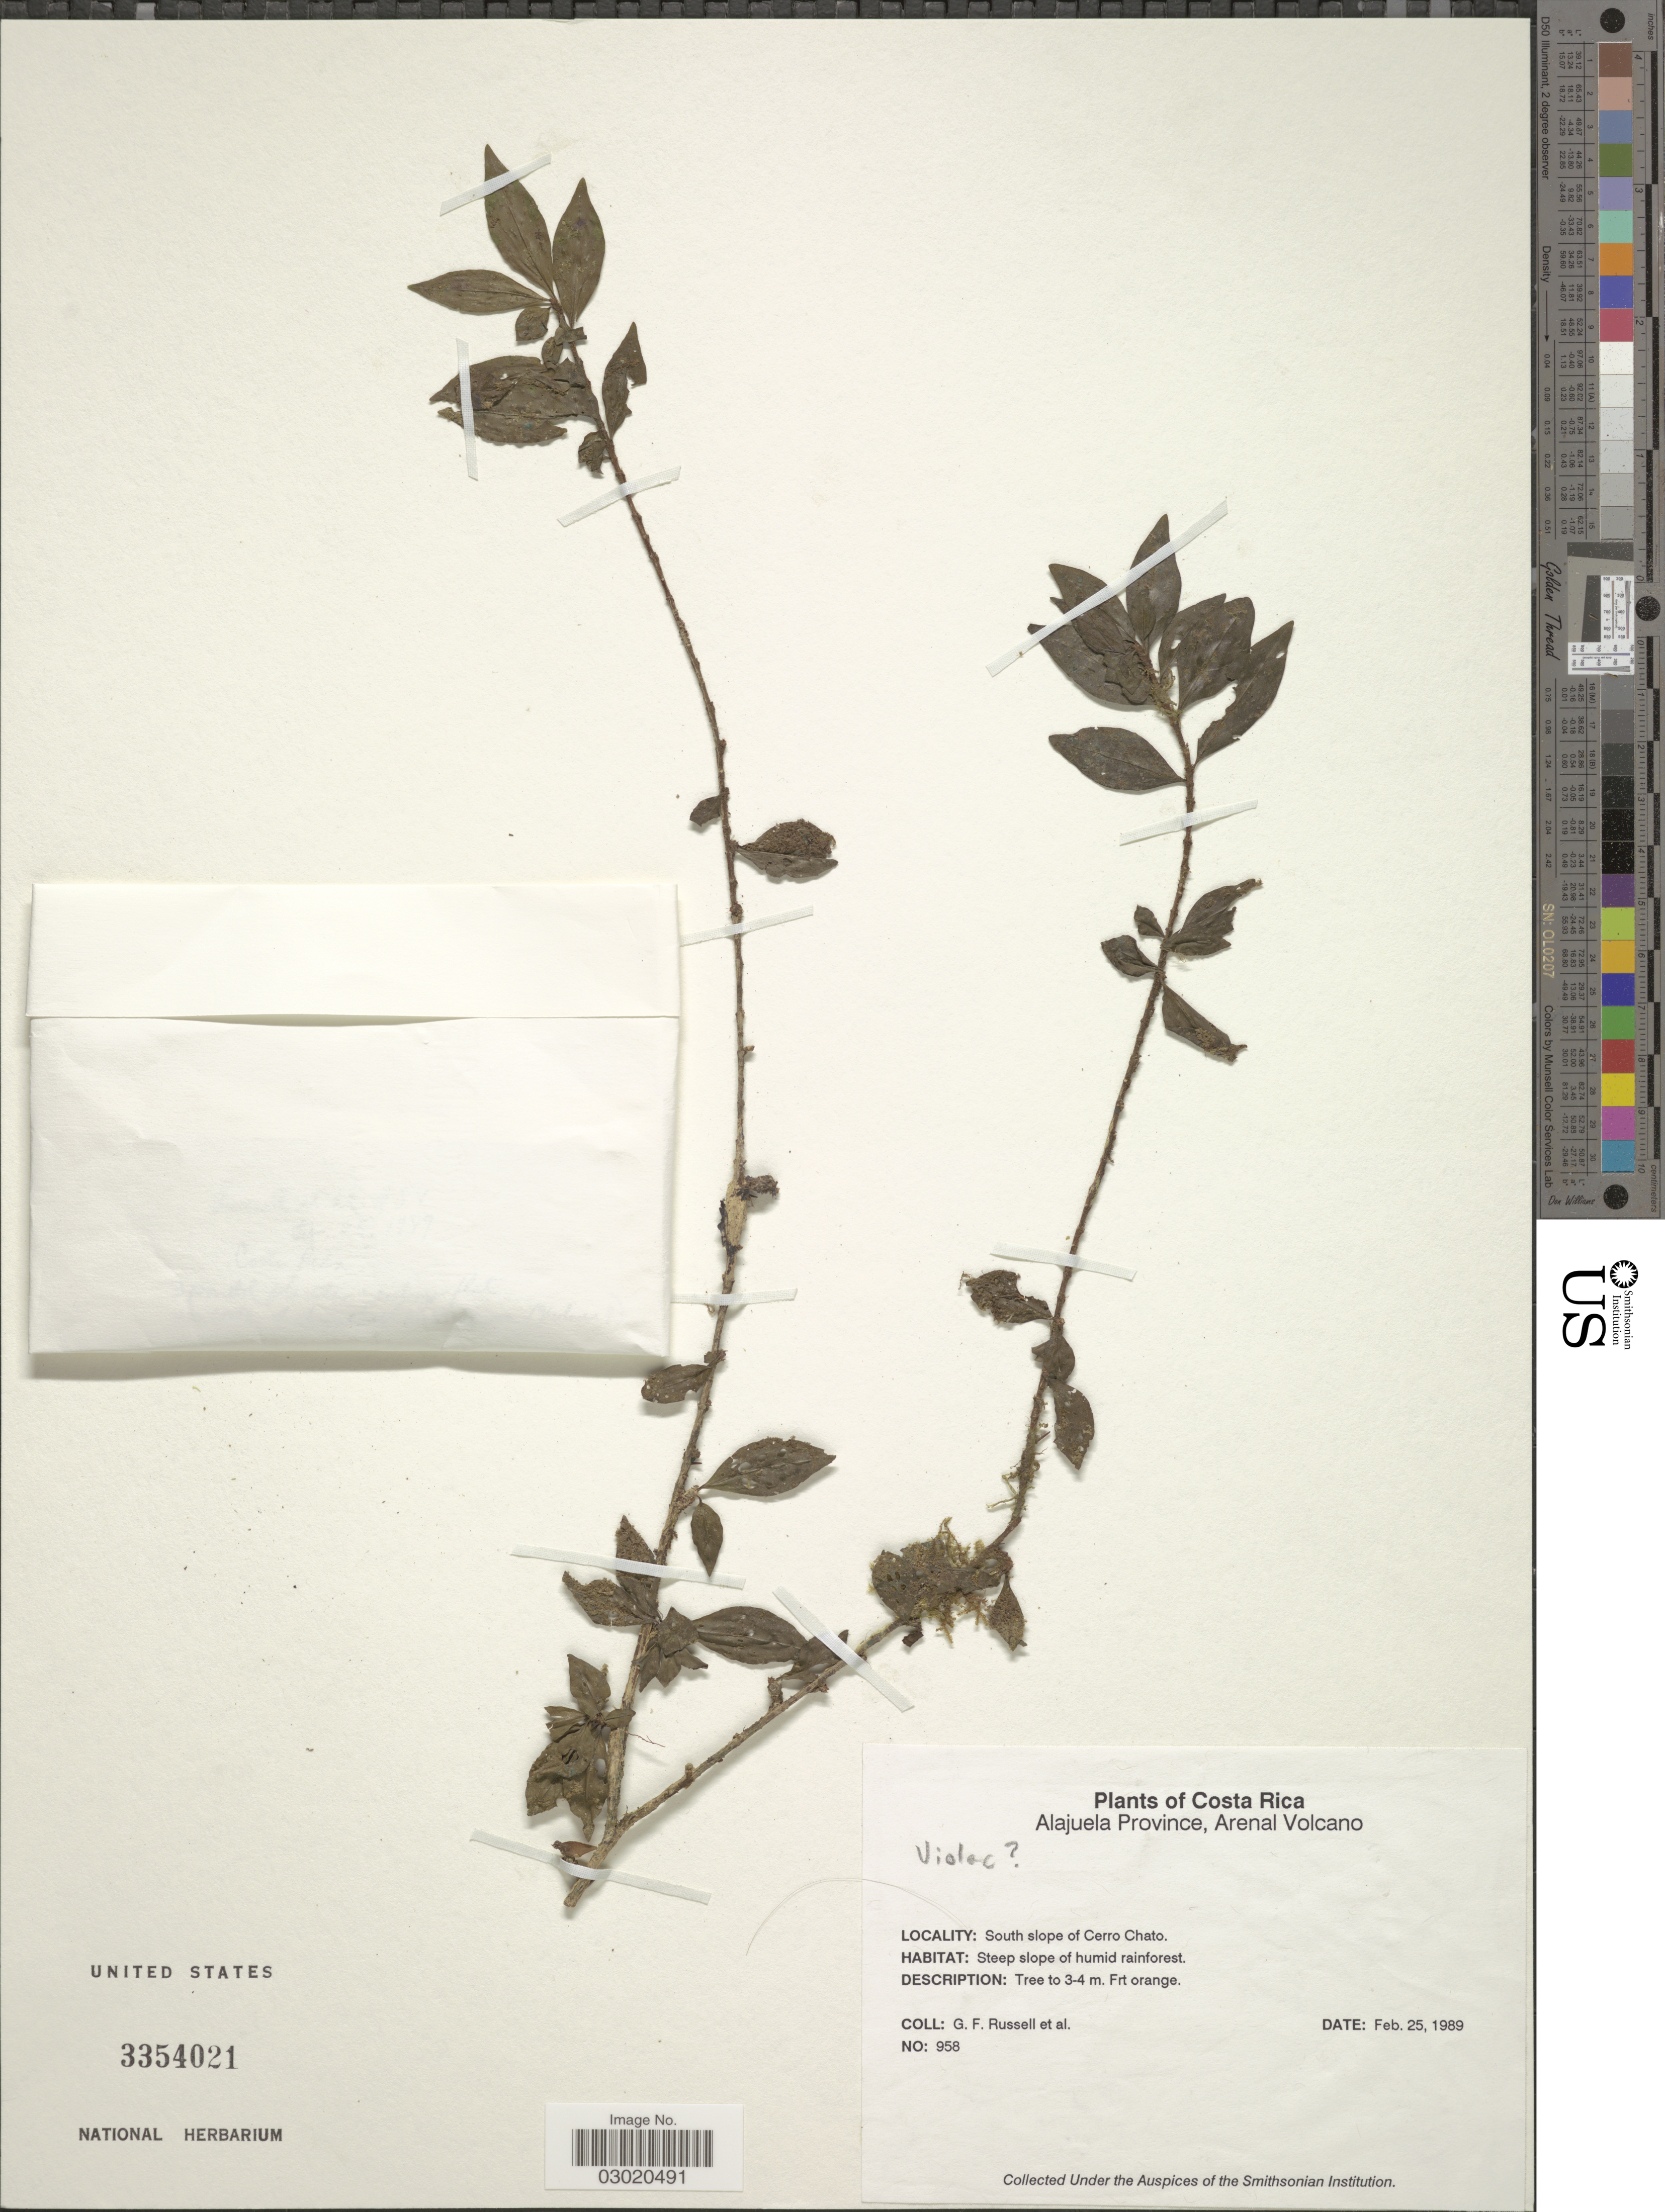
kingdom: Plantae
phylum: Tracheophyta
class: Magnoliopsida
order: Malpighiales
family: Violaceae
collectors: G. Russell & et al.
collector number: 958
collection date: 1989-02-25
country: Costa Rica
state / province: Alajuela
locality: Arenal Volcano, South slope of Cerro Chato.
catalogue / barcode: US 3354021